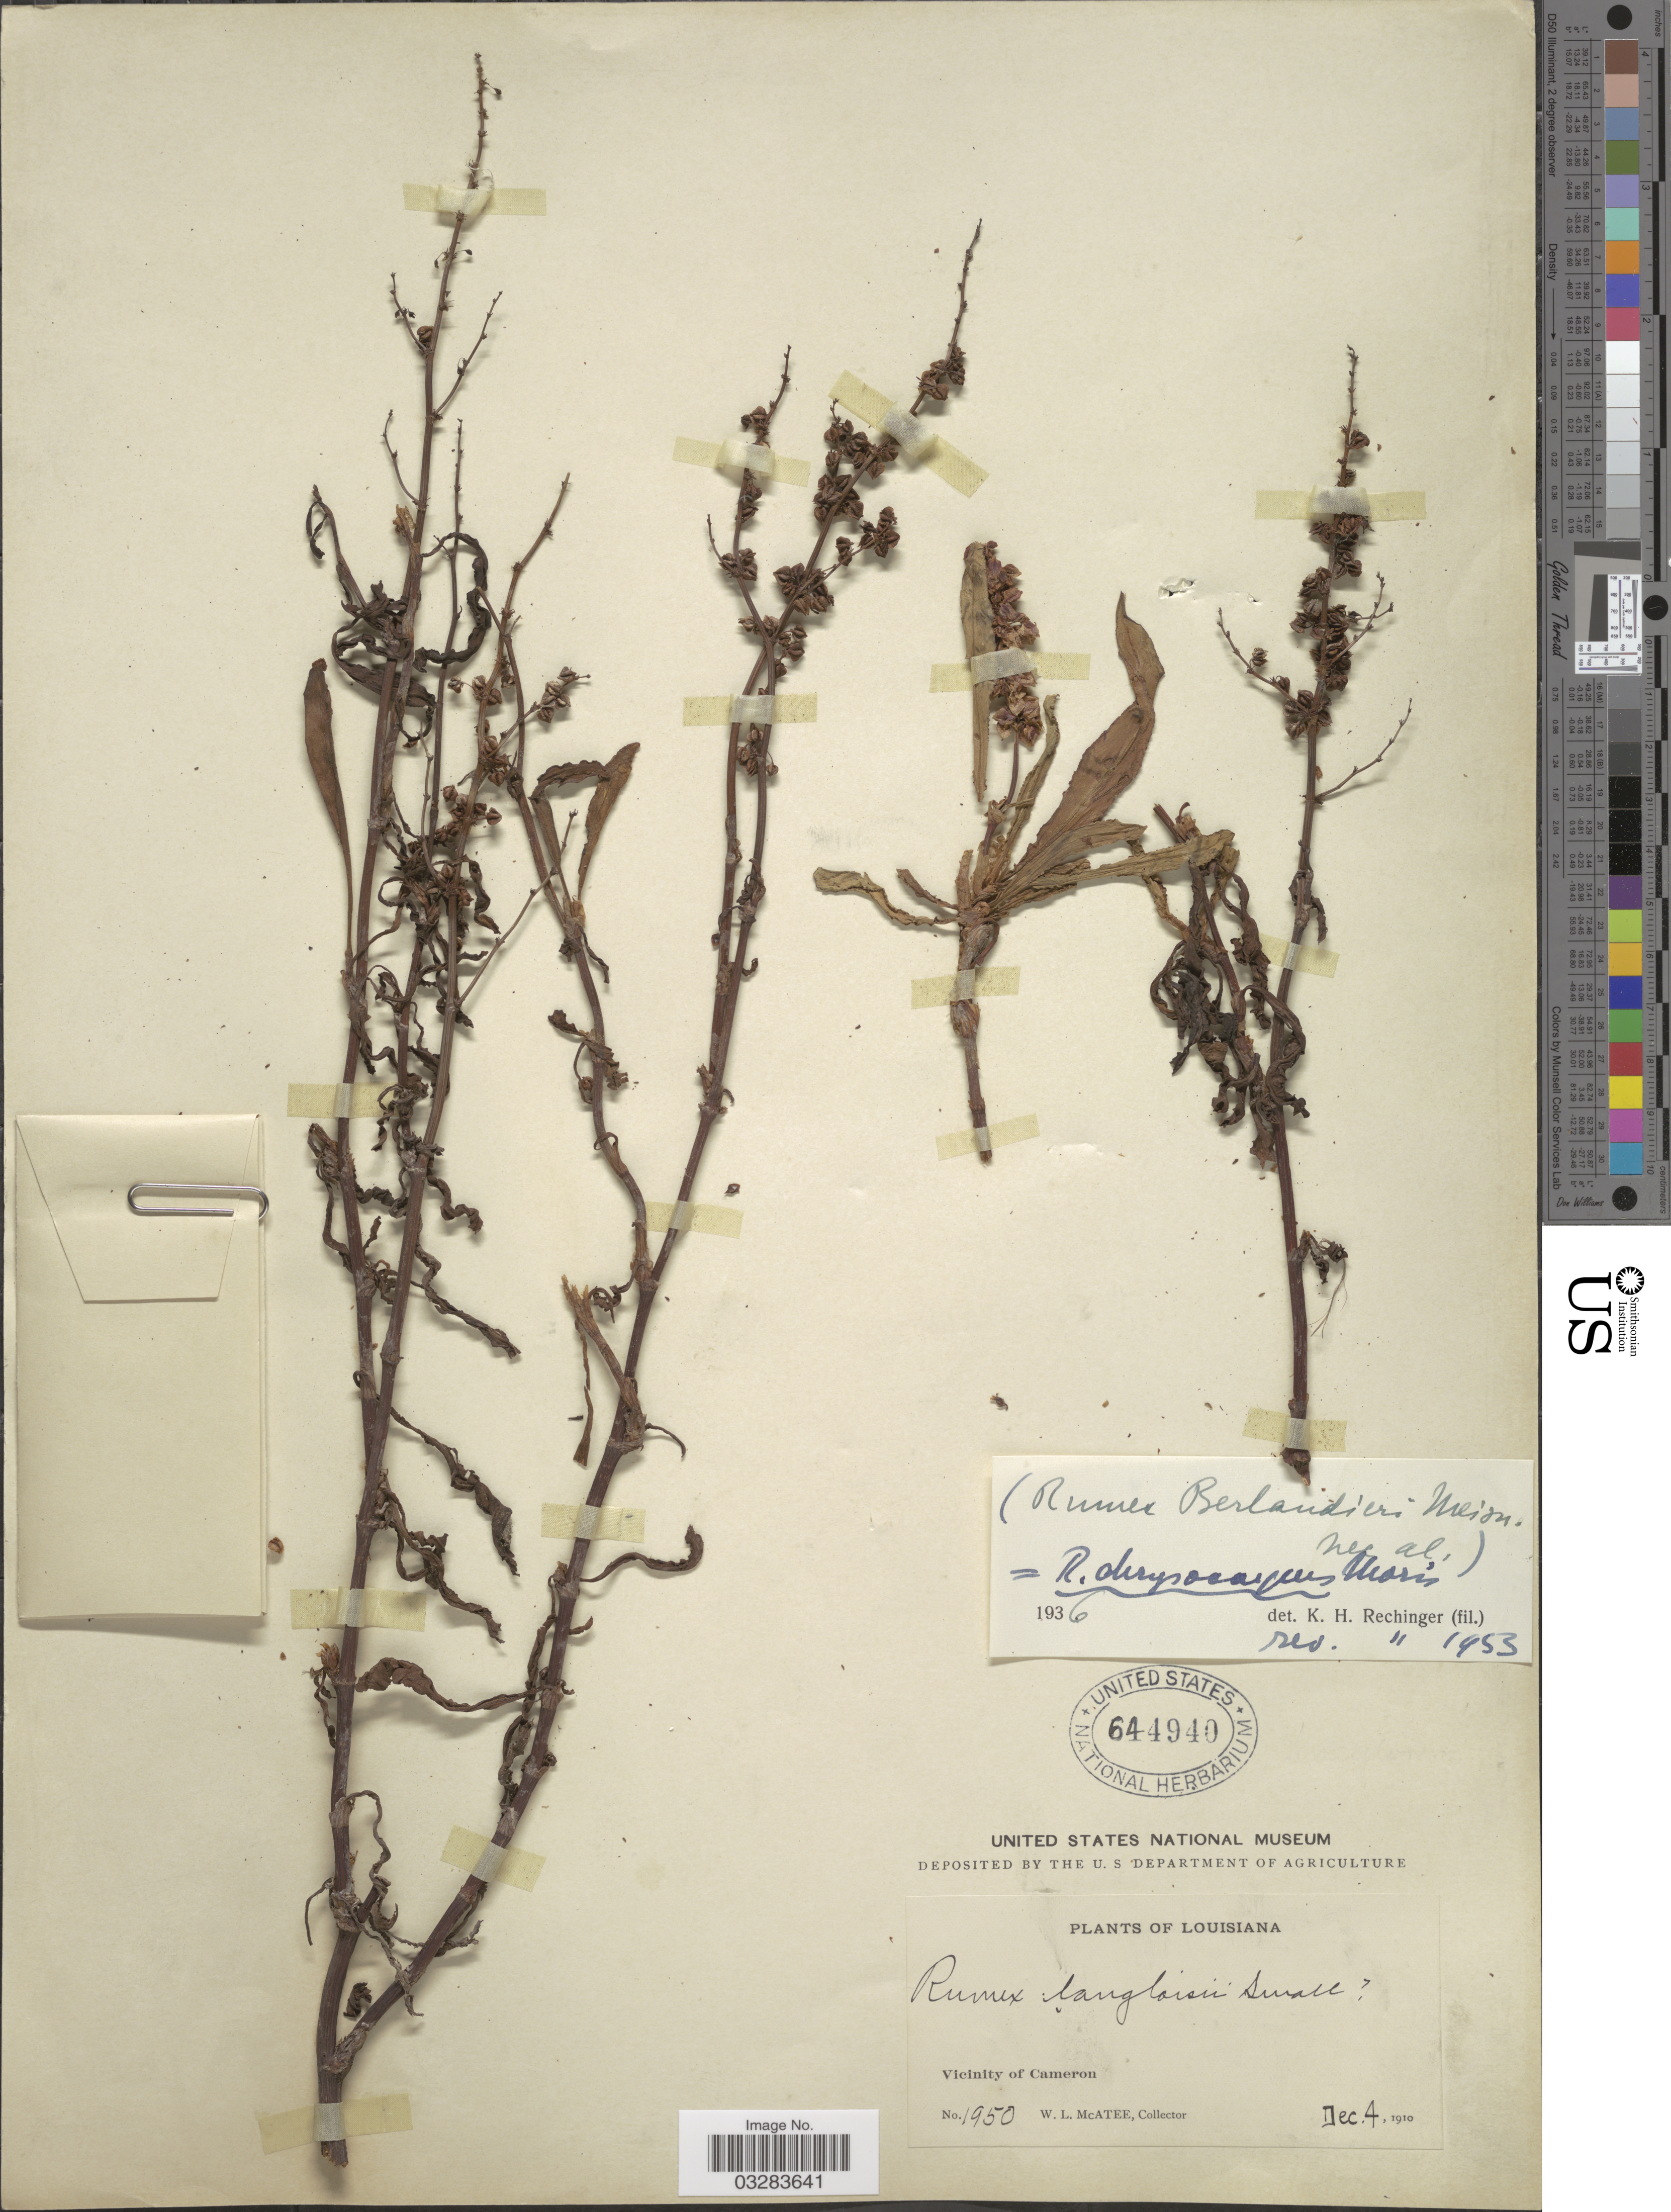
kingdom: Plantae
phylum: Tracheophyta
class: Magnoliopsida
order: Caryophyllales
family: Polygonaceae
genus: Rumex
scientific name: Rumex chrysocarpus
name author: Moris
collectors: W. McAtee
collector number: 1950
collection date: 1910-12-04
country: United States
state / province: Louisiana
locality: Vicinity of Cameron.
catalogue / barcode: US 644940